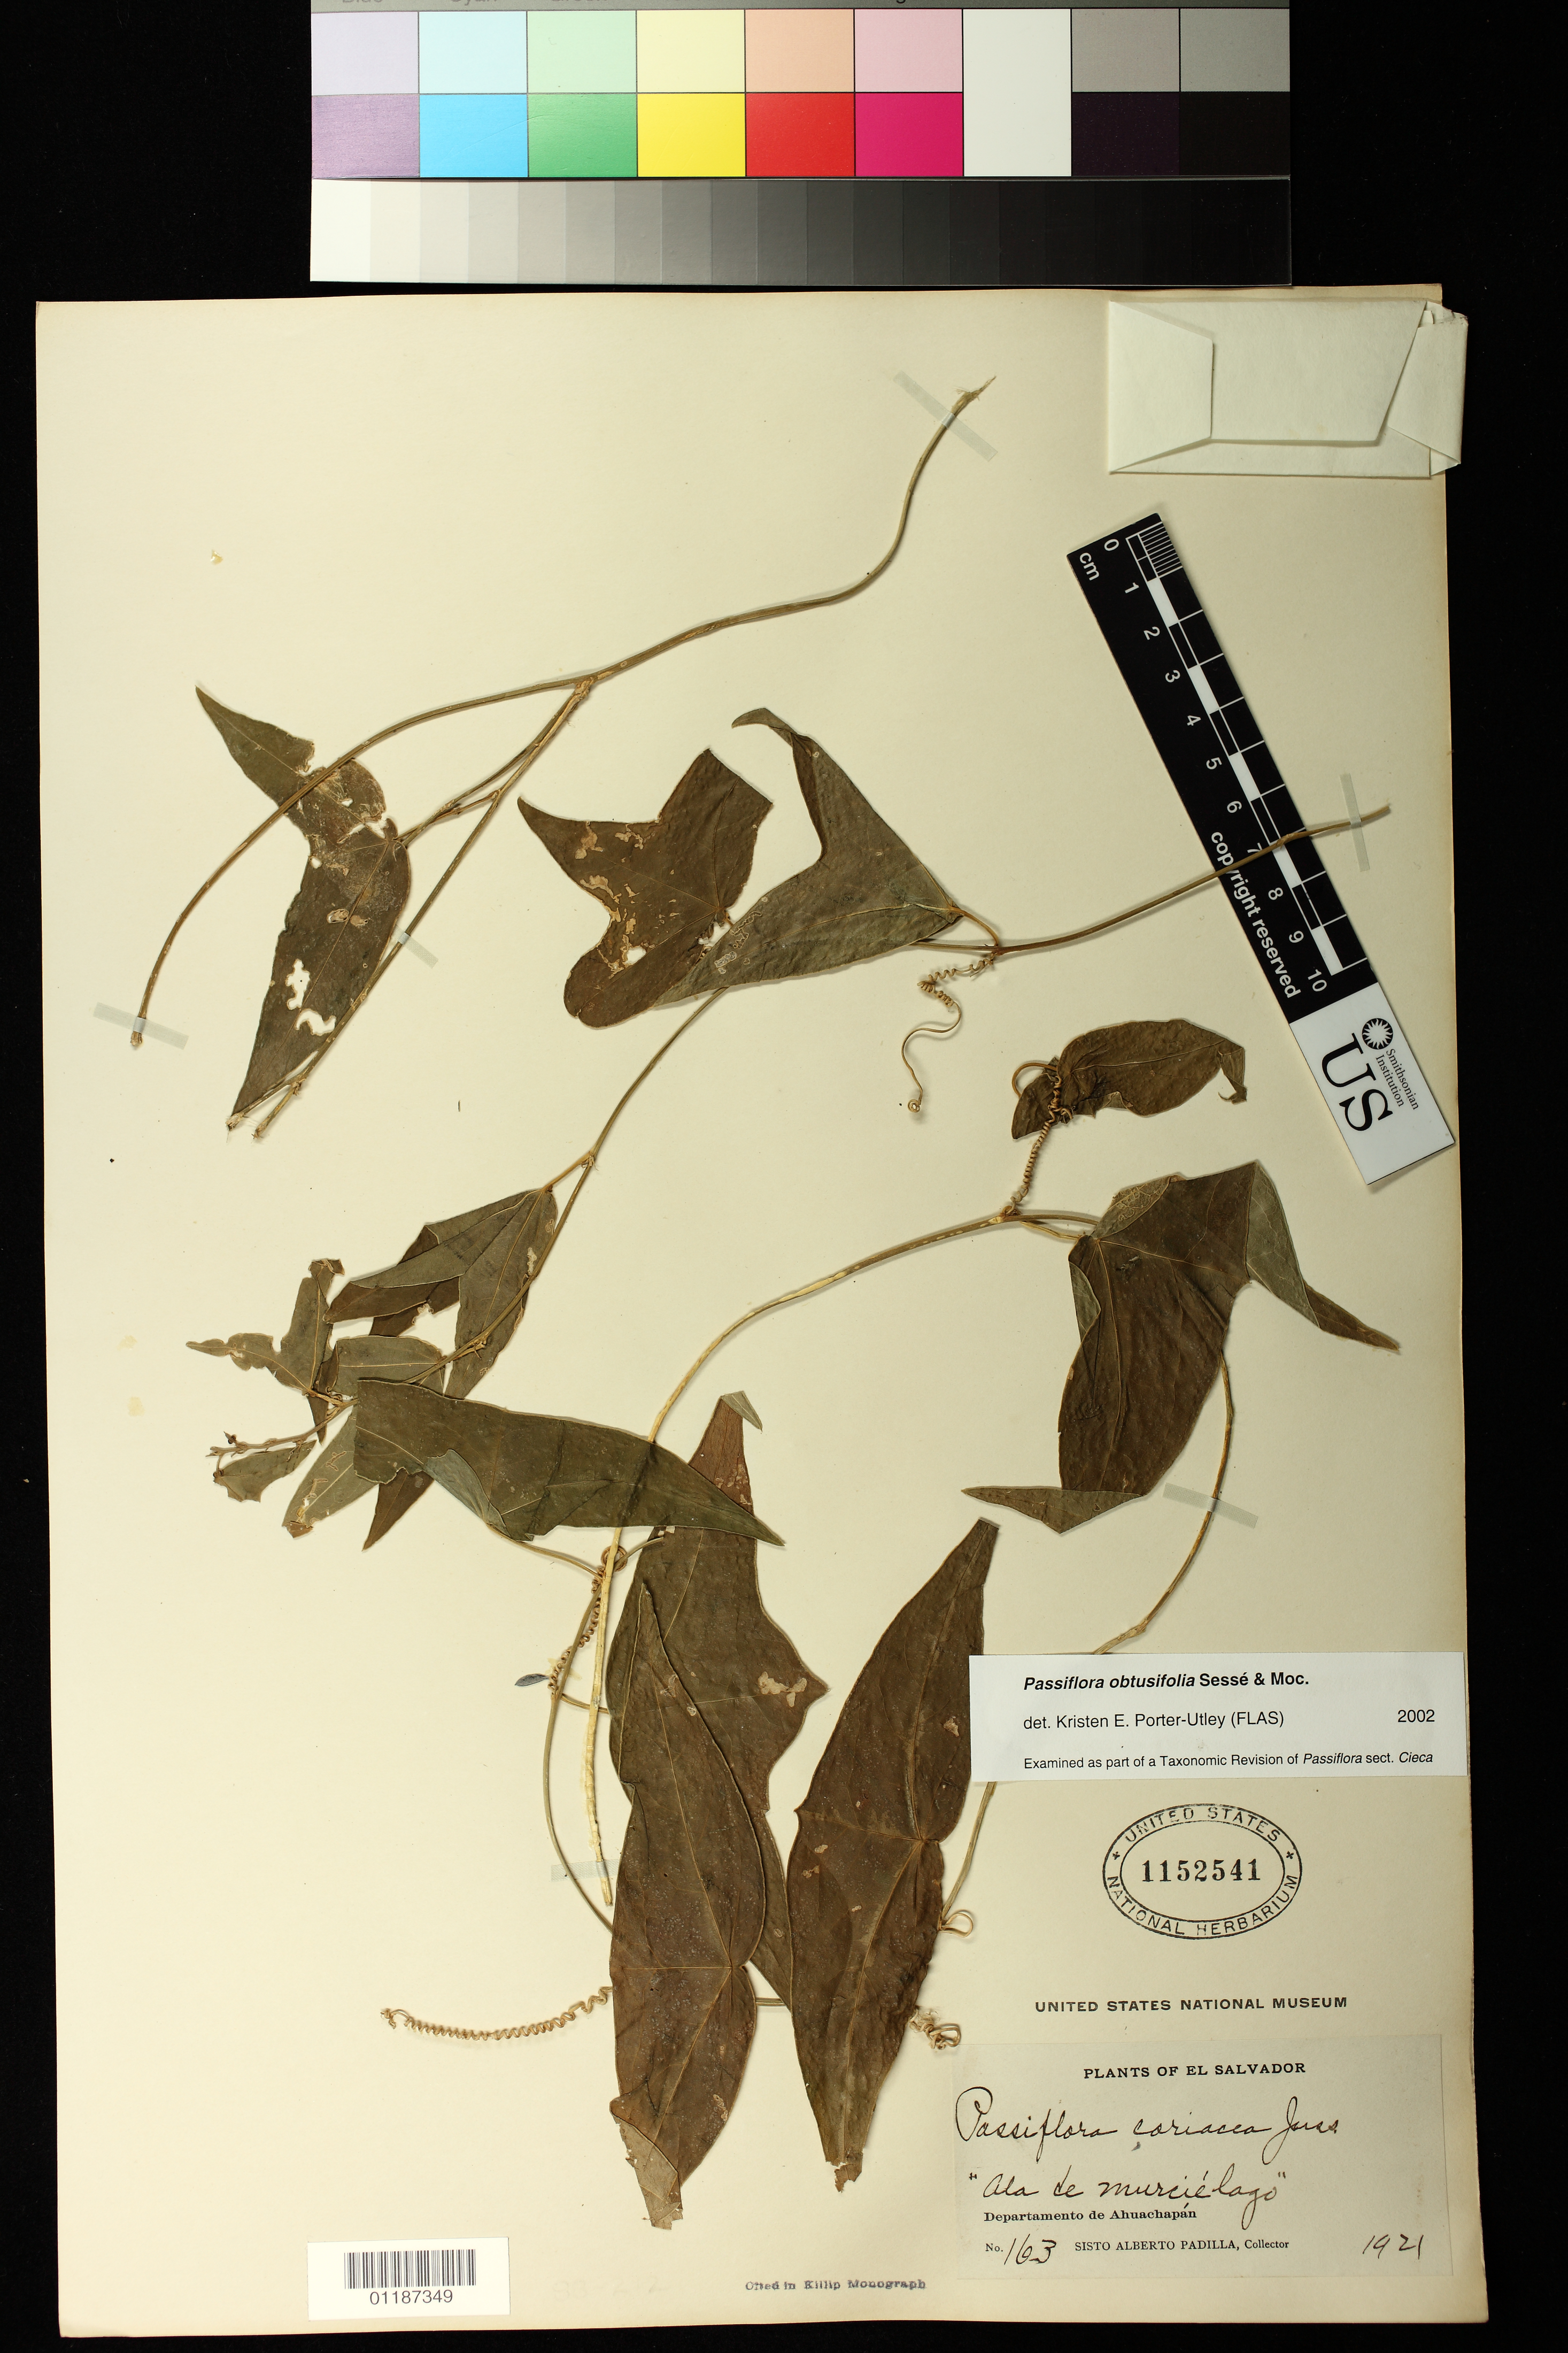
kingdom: Plantae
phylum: Tracheophyta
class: Magnoliopsida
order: Malpighiales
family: Passifloraceae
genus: Passiflora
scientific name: Passiflora obtusifolia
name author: Sessé & Moc.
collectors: S. A. Padilla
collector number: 163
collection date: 1921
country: El Salvador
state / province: Ahuachapan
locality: "Gusco" Departmento de Ahuachapan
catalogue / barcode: US 1152541